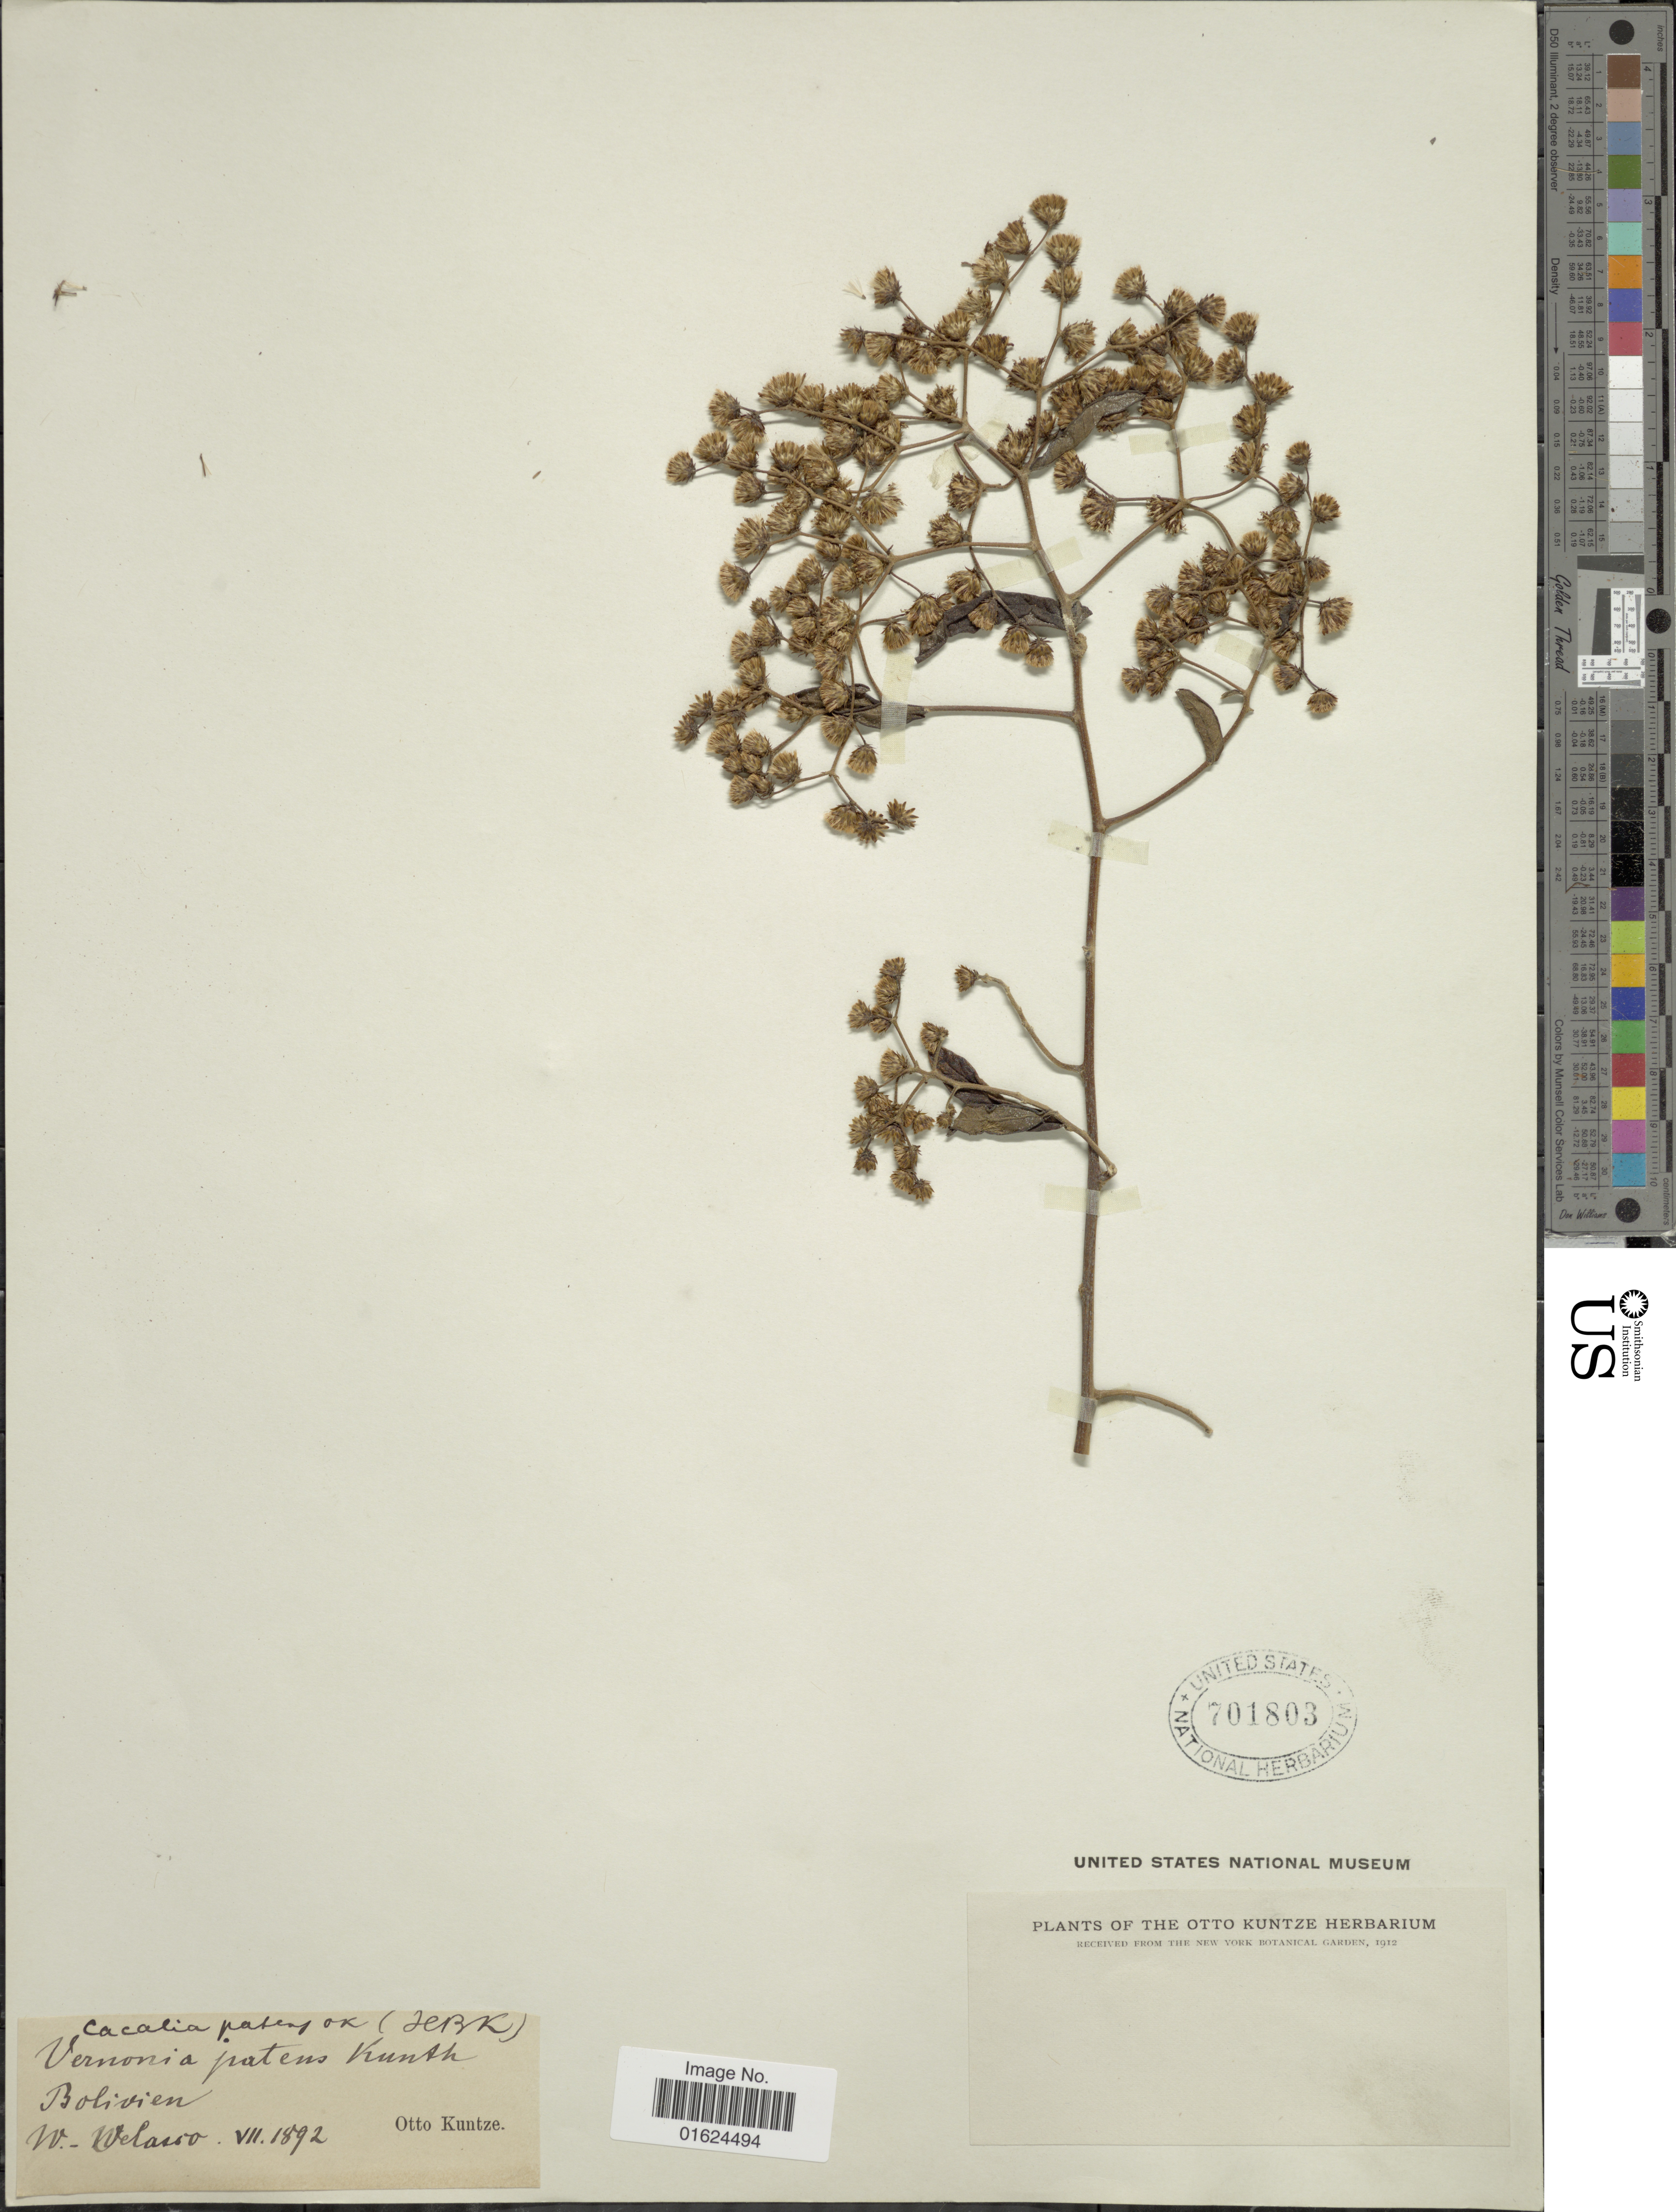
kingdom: Plantae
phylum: Tracheophyta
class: Magnoliopsida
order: Asterales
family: Asteraceae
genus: Vernonanthura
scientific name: Vernonanthura patens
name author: (Kunth) H. Rob.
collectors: C.E.O. Kuntze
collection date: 1892-07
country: Bolivia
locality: W.- Velasco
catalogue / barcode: US 701803